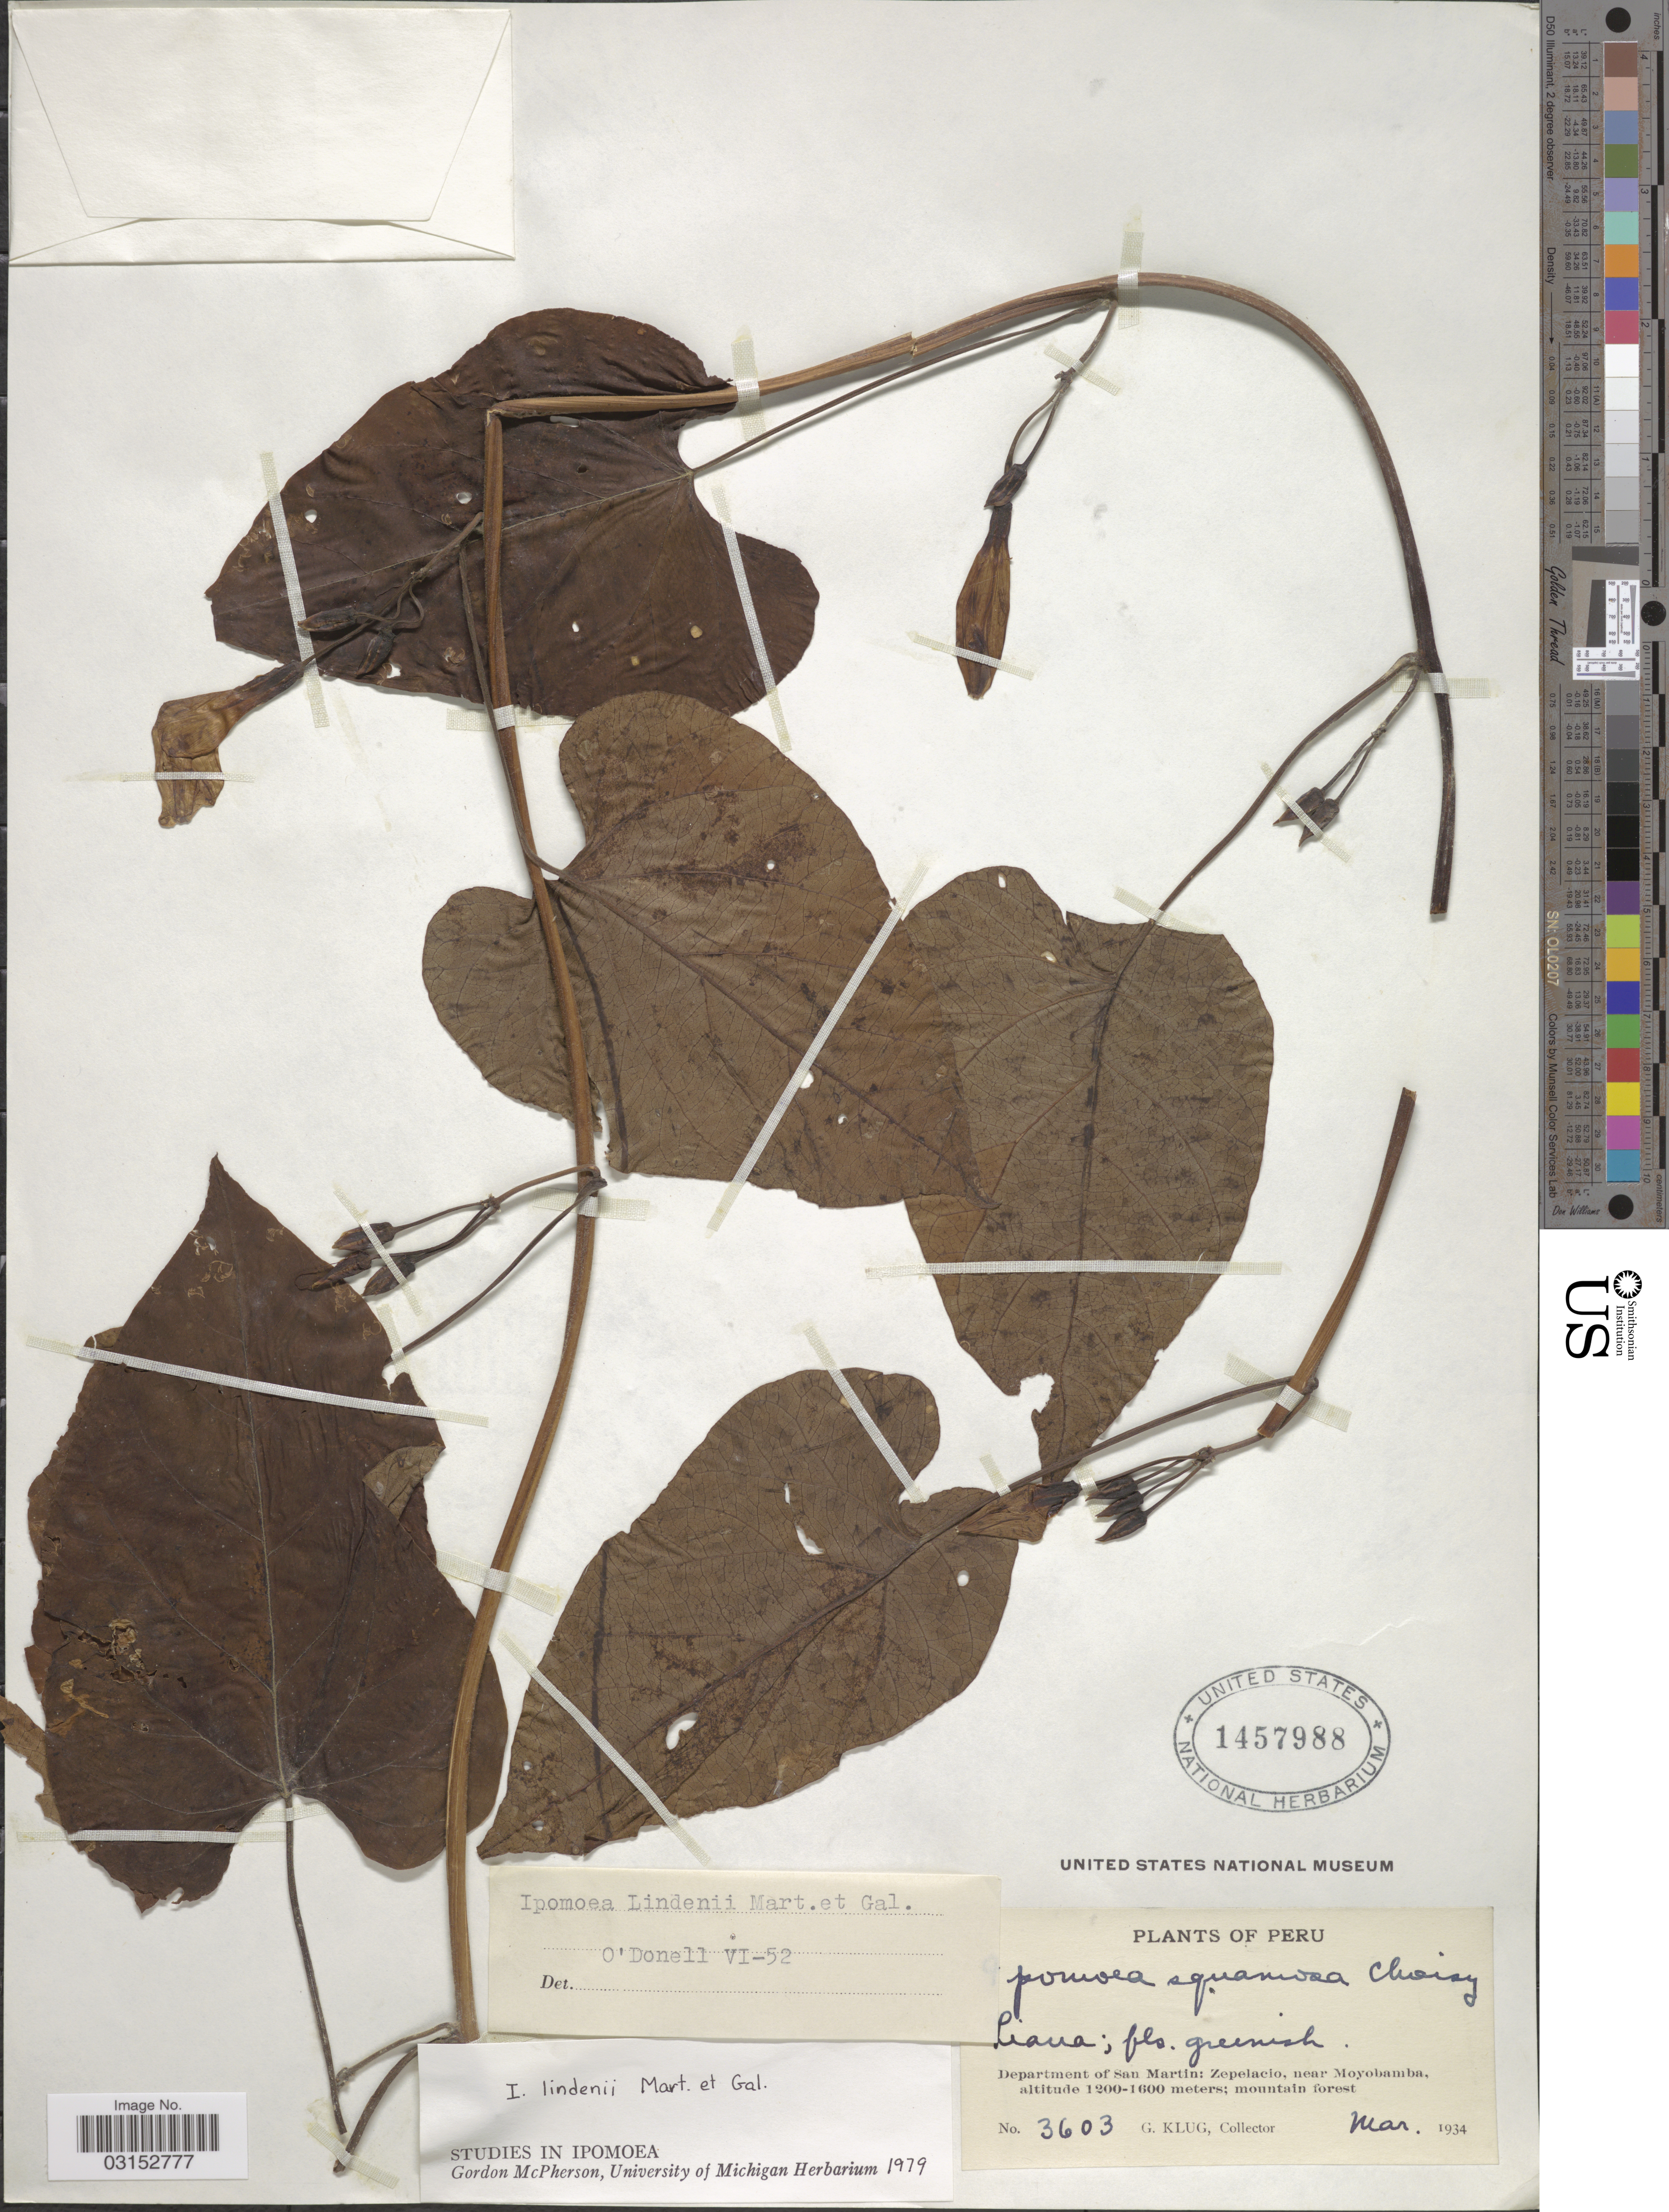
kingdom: Plantae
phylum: Tracheophyta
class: Magnoliopsida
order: Solanales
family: Convolvulaceae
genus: Ipomoea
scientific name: Ipomoea lindenii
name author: Galeotti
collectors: G. Klug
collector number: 3603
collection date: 1934-03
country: Peru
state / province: San Martín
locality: Department of San Martin: Zepelacio, near Moyobamba.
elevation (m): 1200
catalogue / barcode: US 1457988